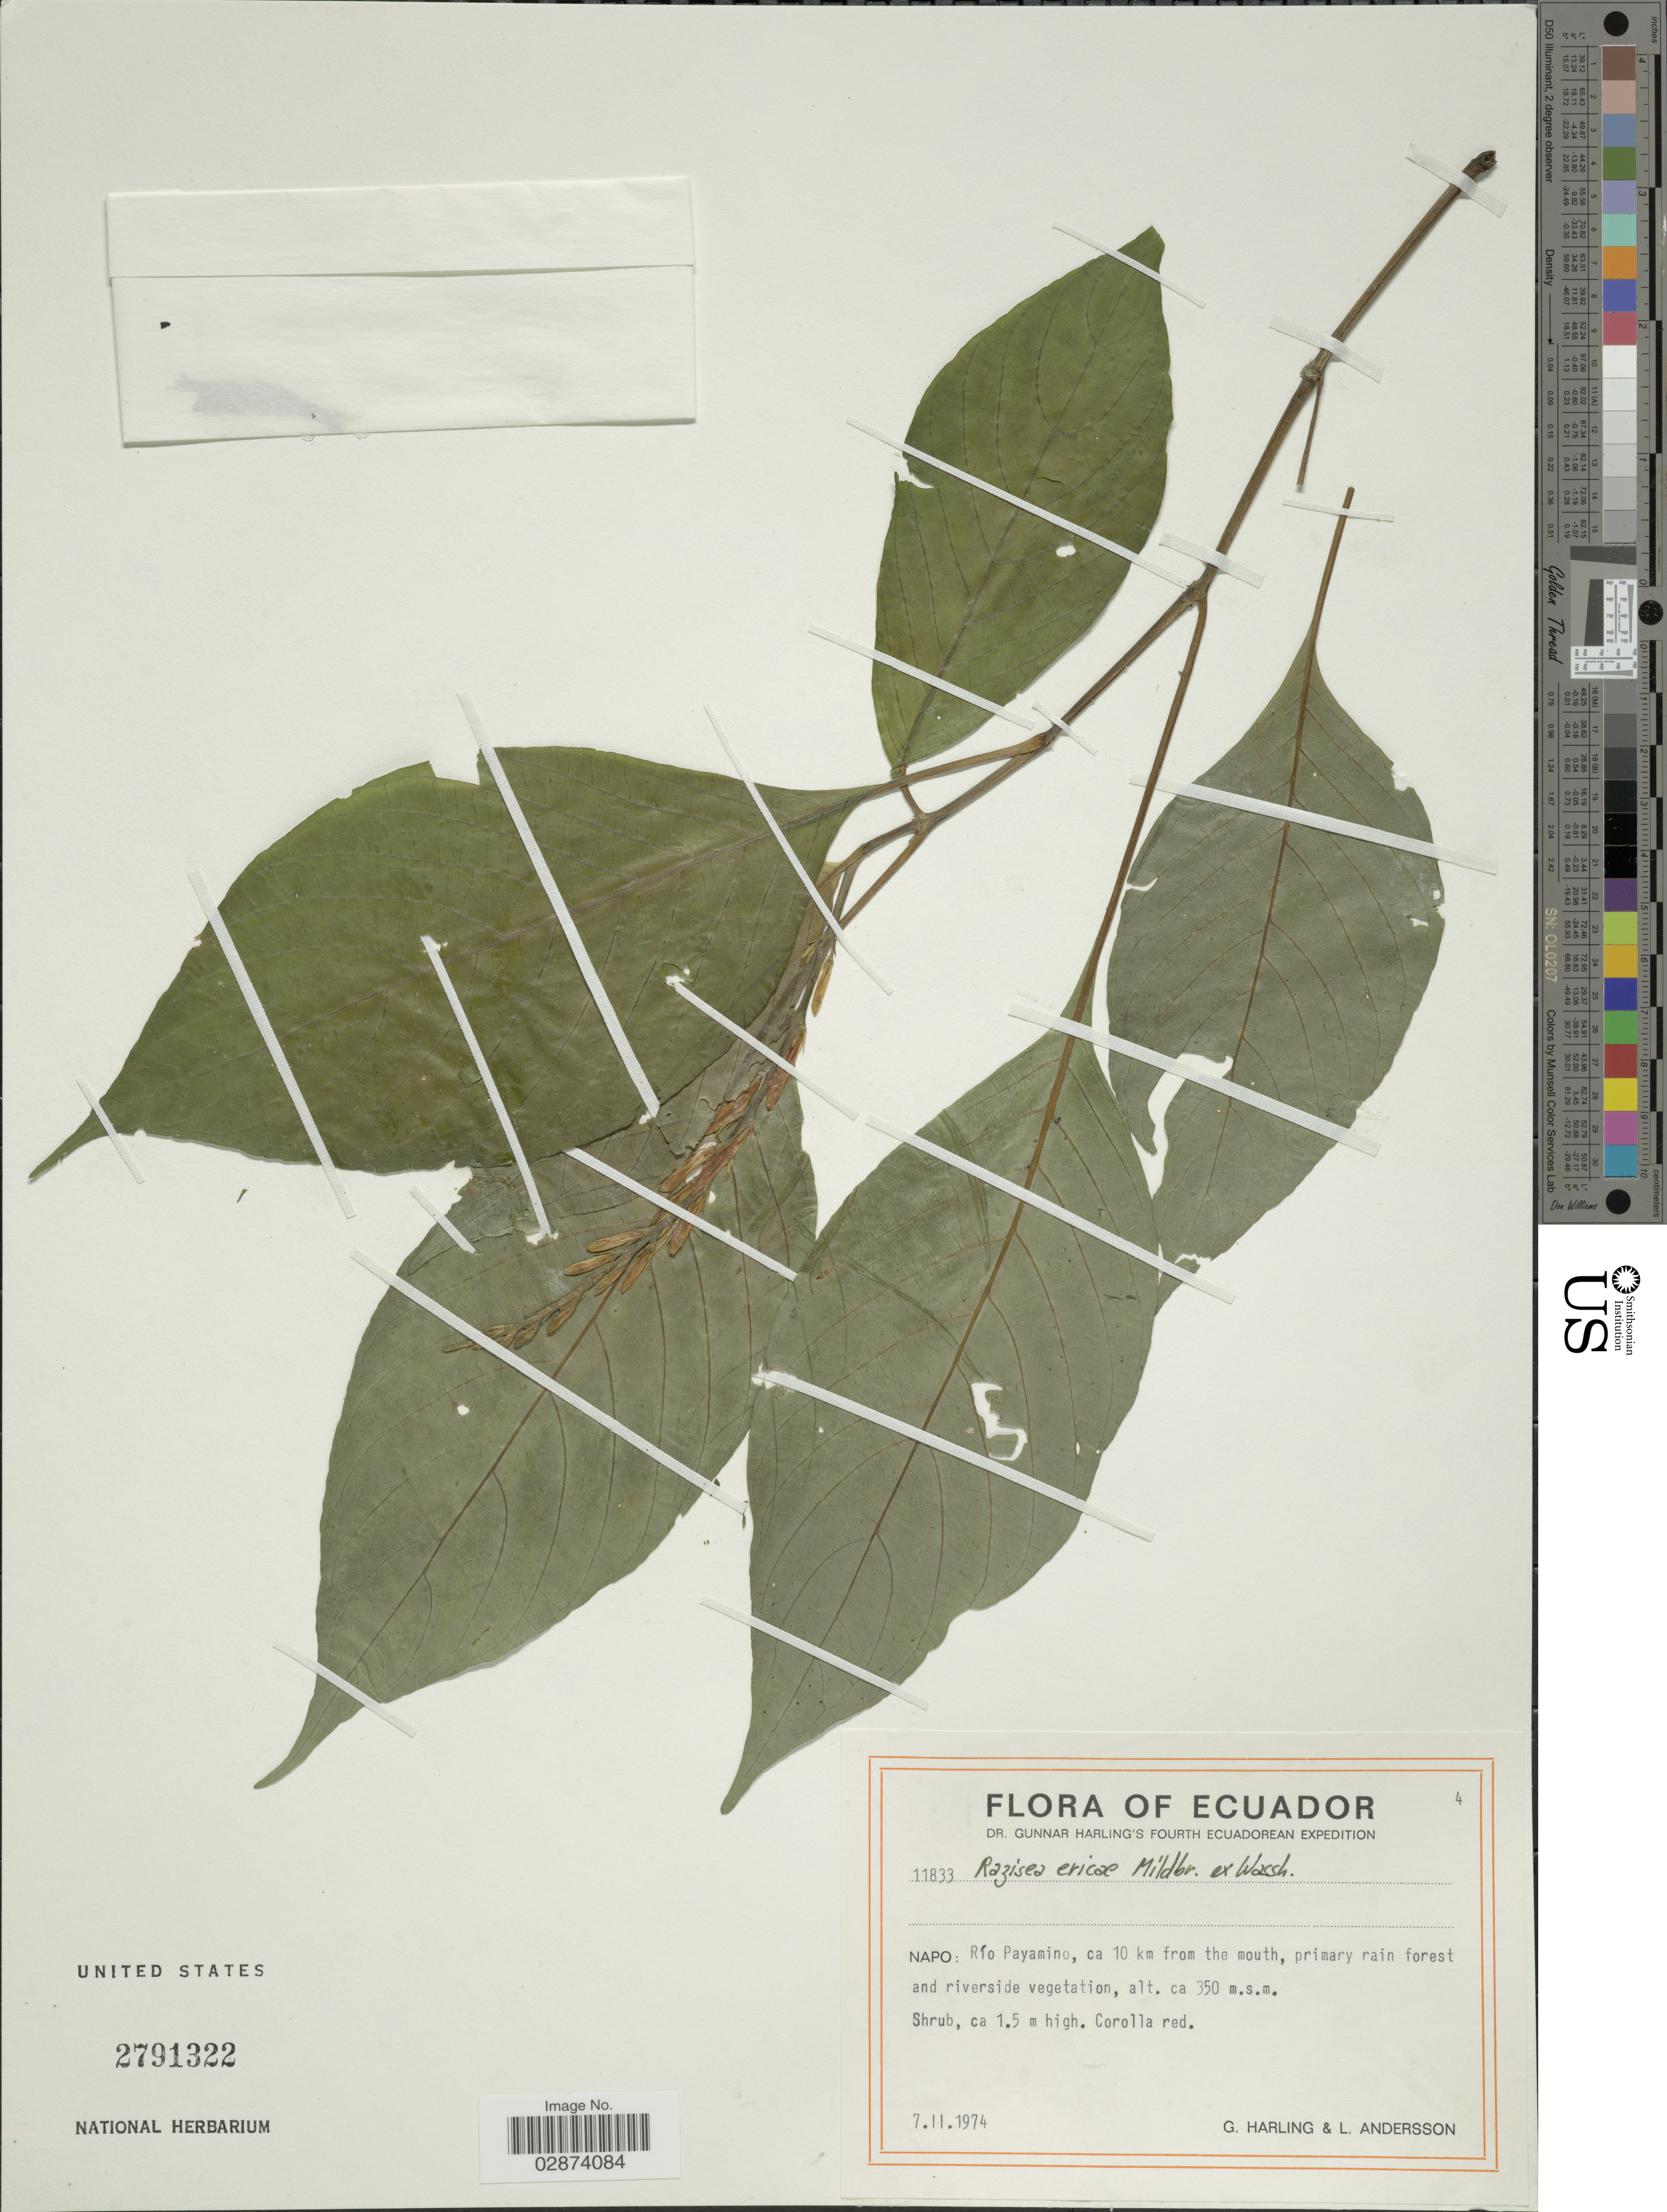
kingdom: Plantae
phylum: Tracheophyta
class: Magnoliopsida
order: Lamiales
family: Acanthaceae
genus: Razisea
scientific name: Razisea ericae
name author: Mildbr. ex Wassh.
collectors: G. Harling & L. Andersson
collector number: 11833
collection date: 1974-11-07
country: Ecuador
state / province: Napo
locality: Río Payamino, ca 10 km from the mouth, primary rain forest and riverside vegetation.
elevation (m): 350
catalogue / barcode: US 2791322